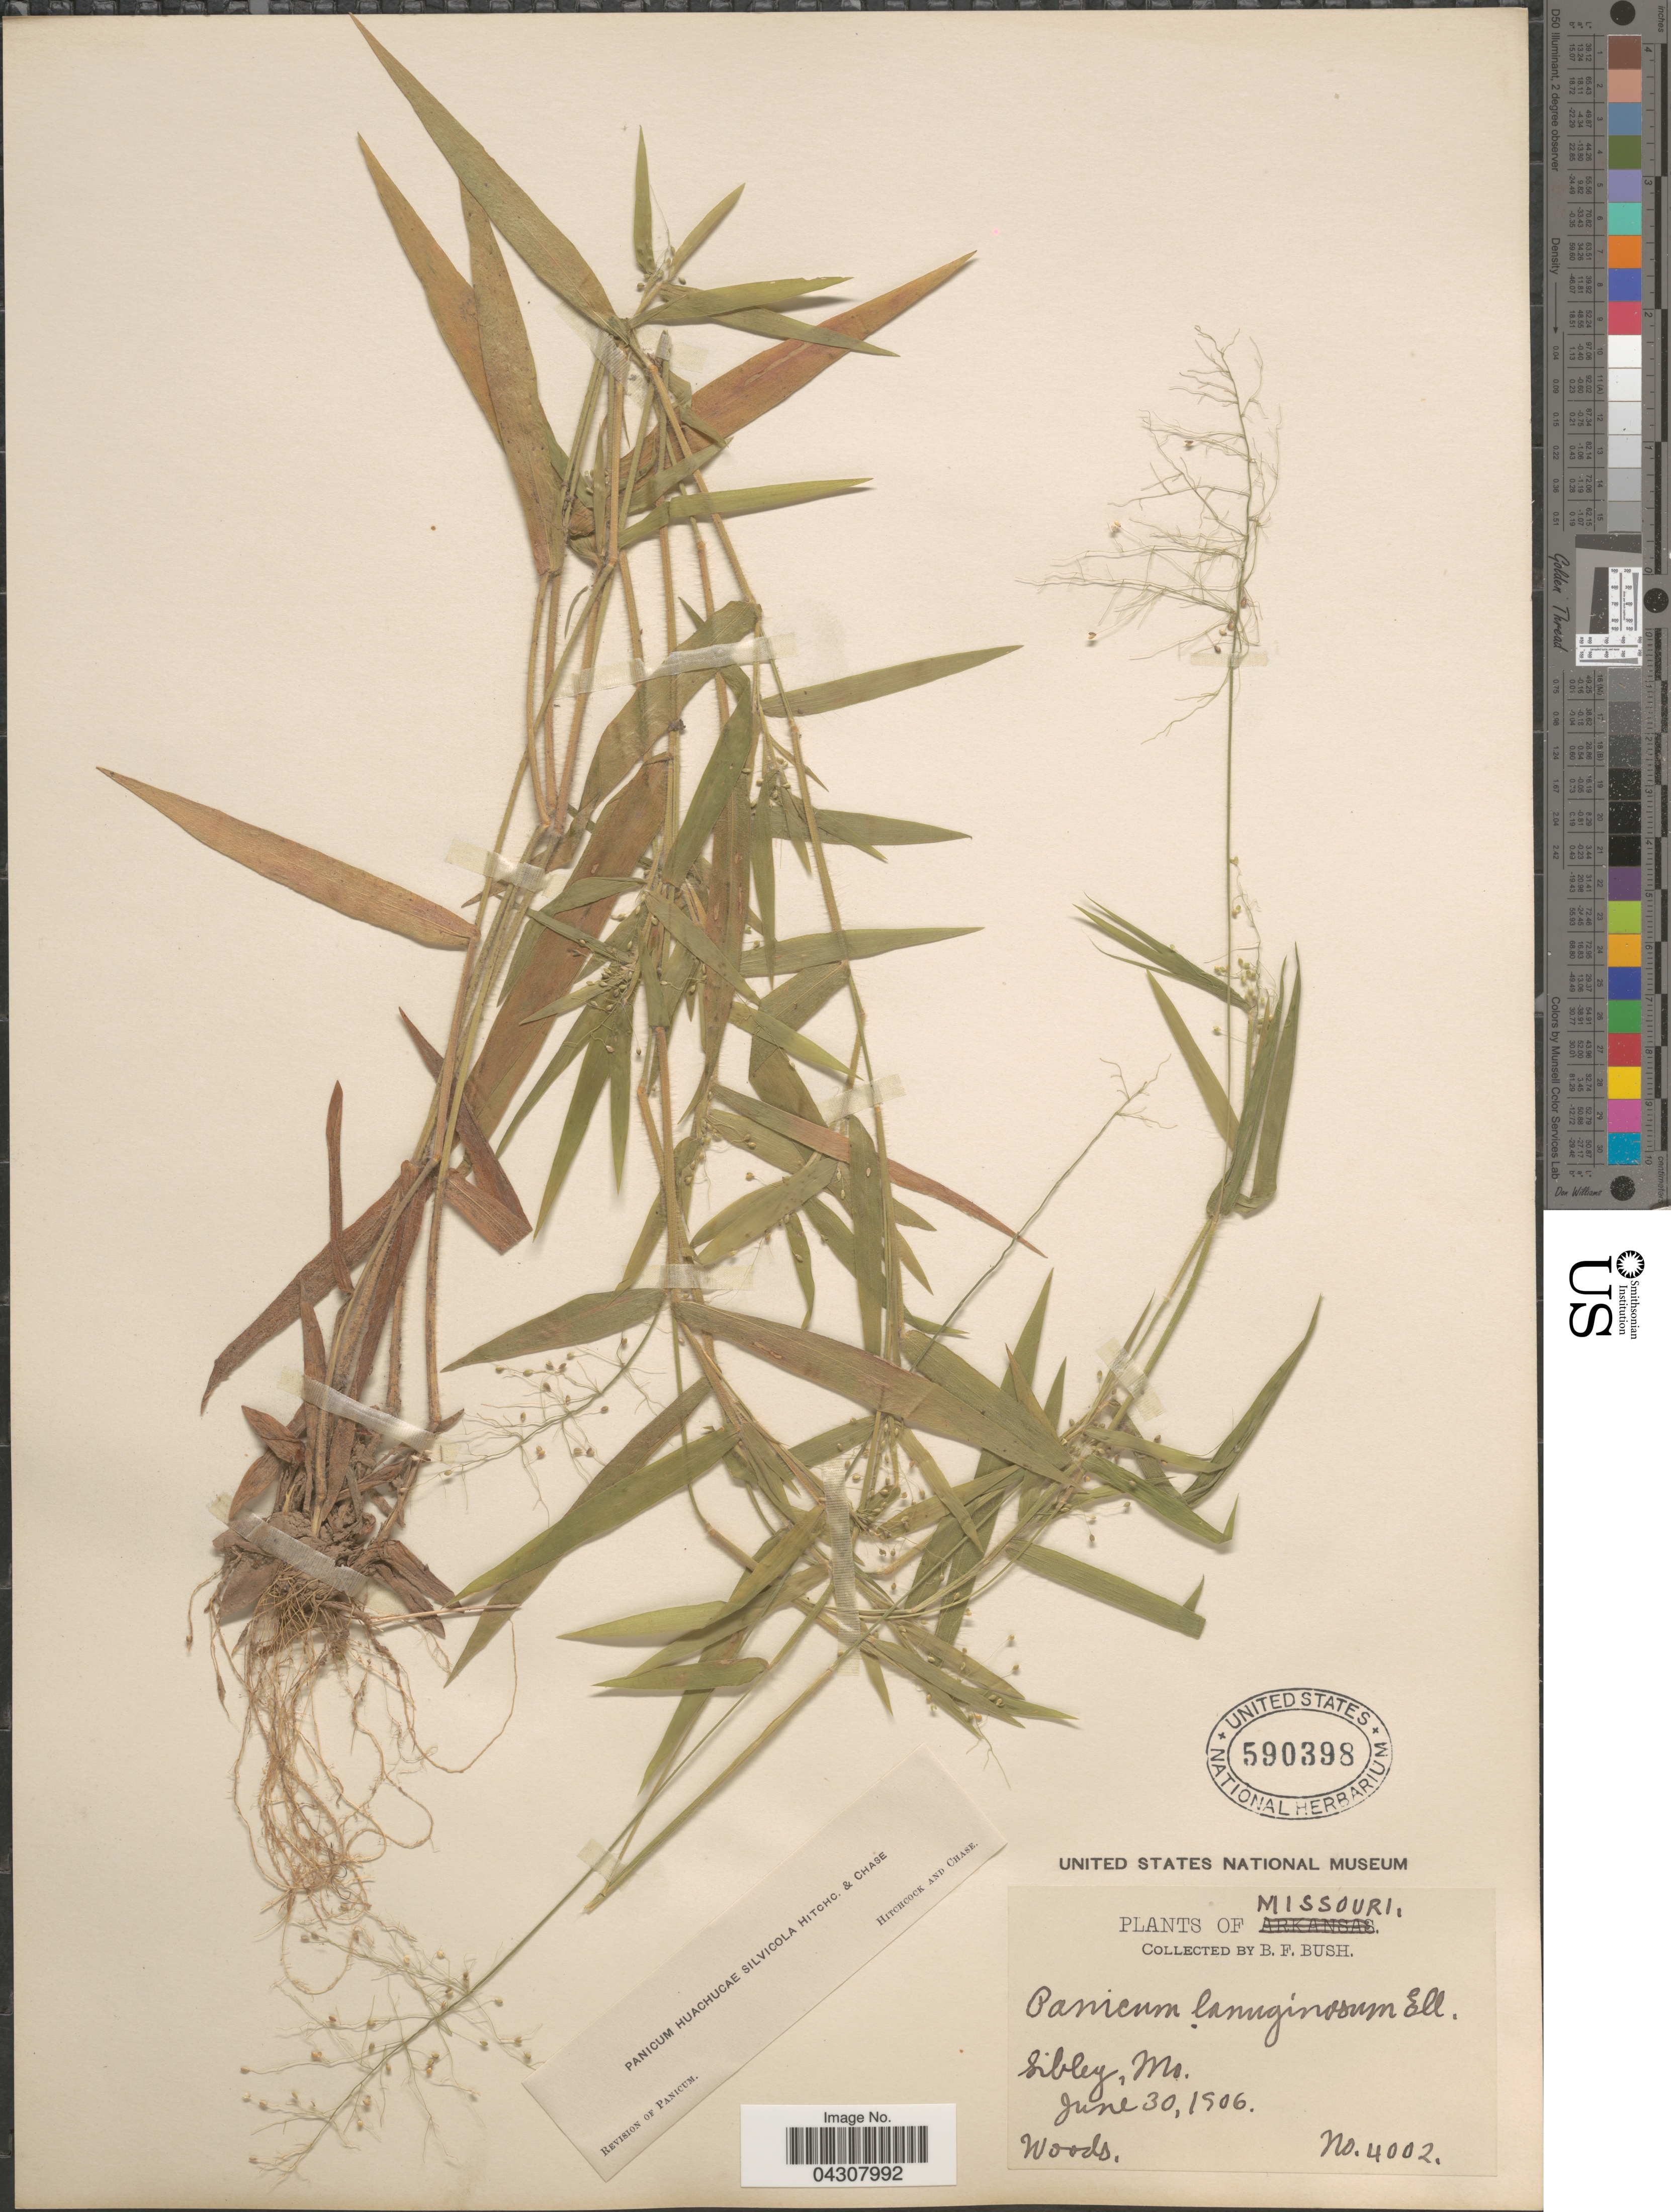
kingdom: Plantae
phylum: Tracheophyta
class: Liliopsida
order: Poales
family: Poaceae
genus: Dichanthelium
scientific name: Dichanthelium acuminatum var. acuminatum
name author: (Sw.) Gould & C.A. Clark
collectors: B. F. Bush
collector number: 4002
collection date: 1906-06-30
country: United States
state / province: Missouri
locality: Sibley.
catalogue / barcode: US 590398